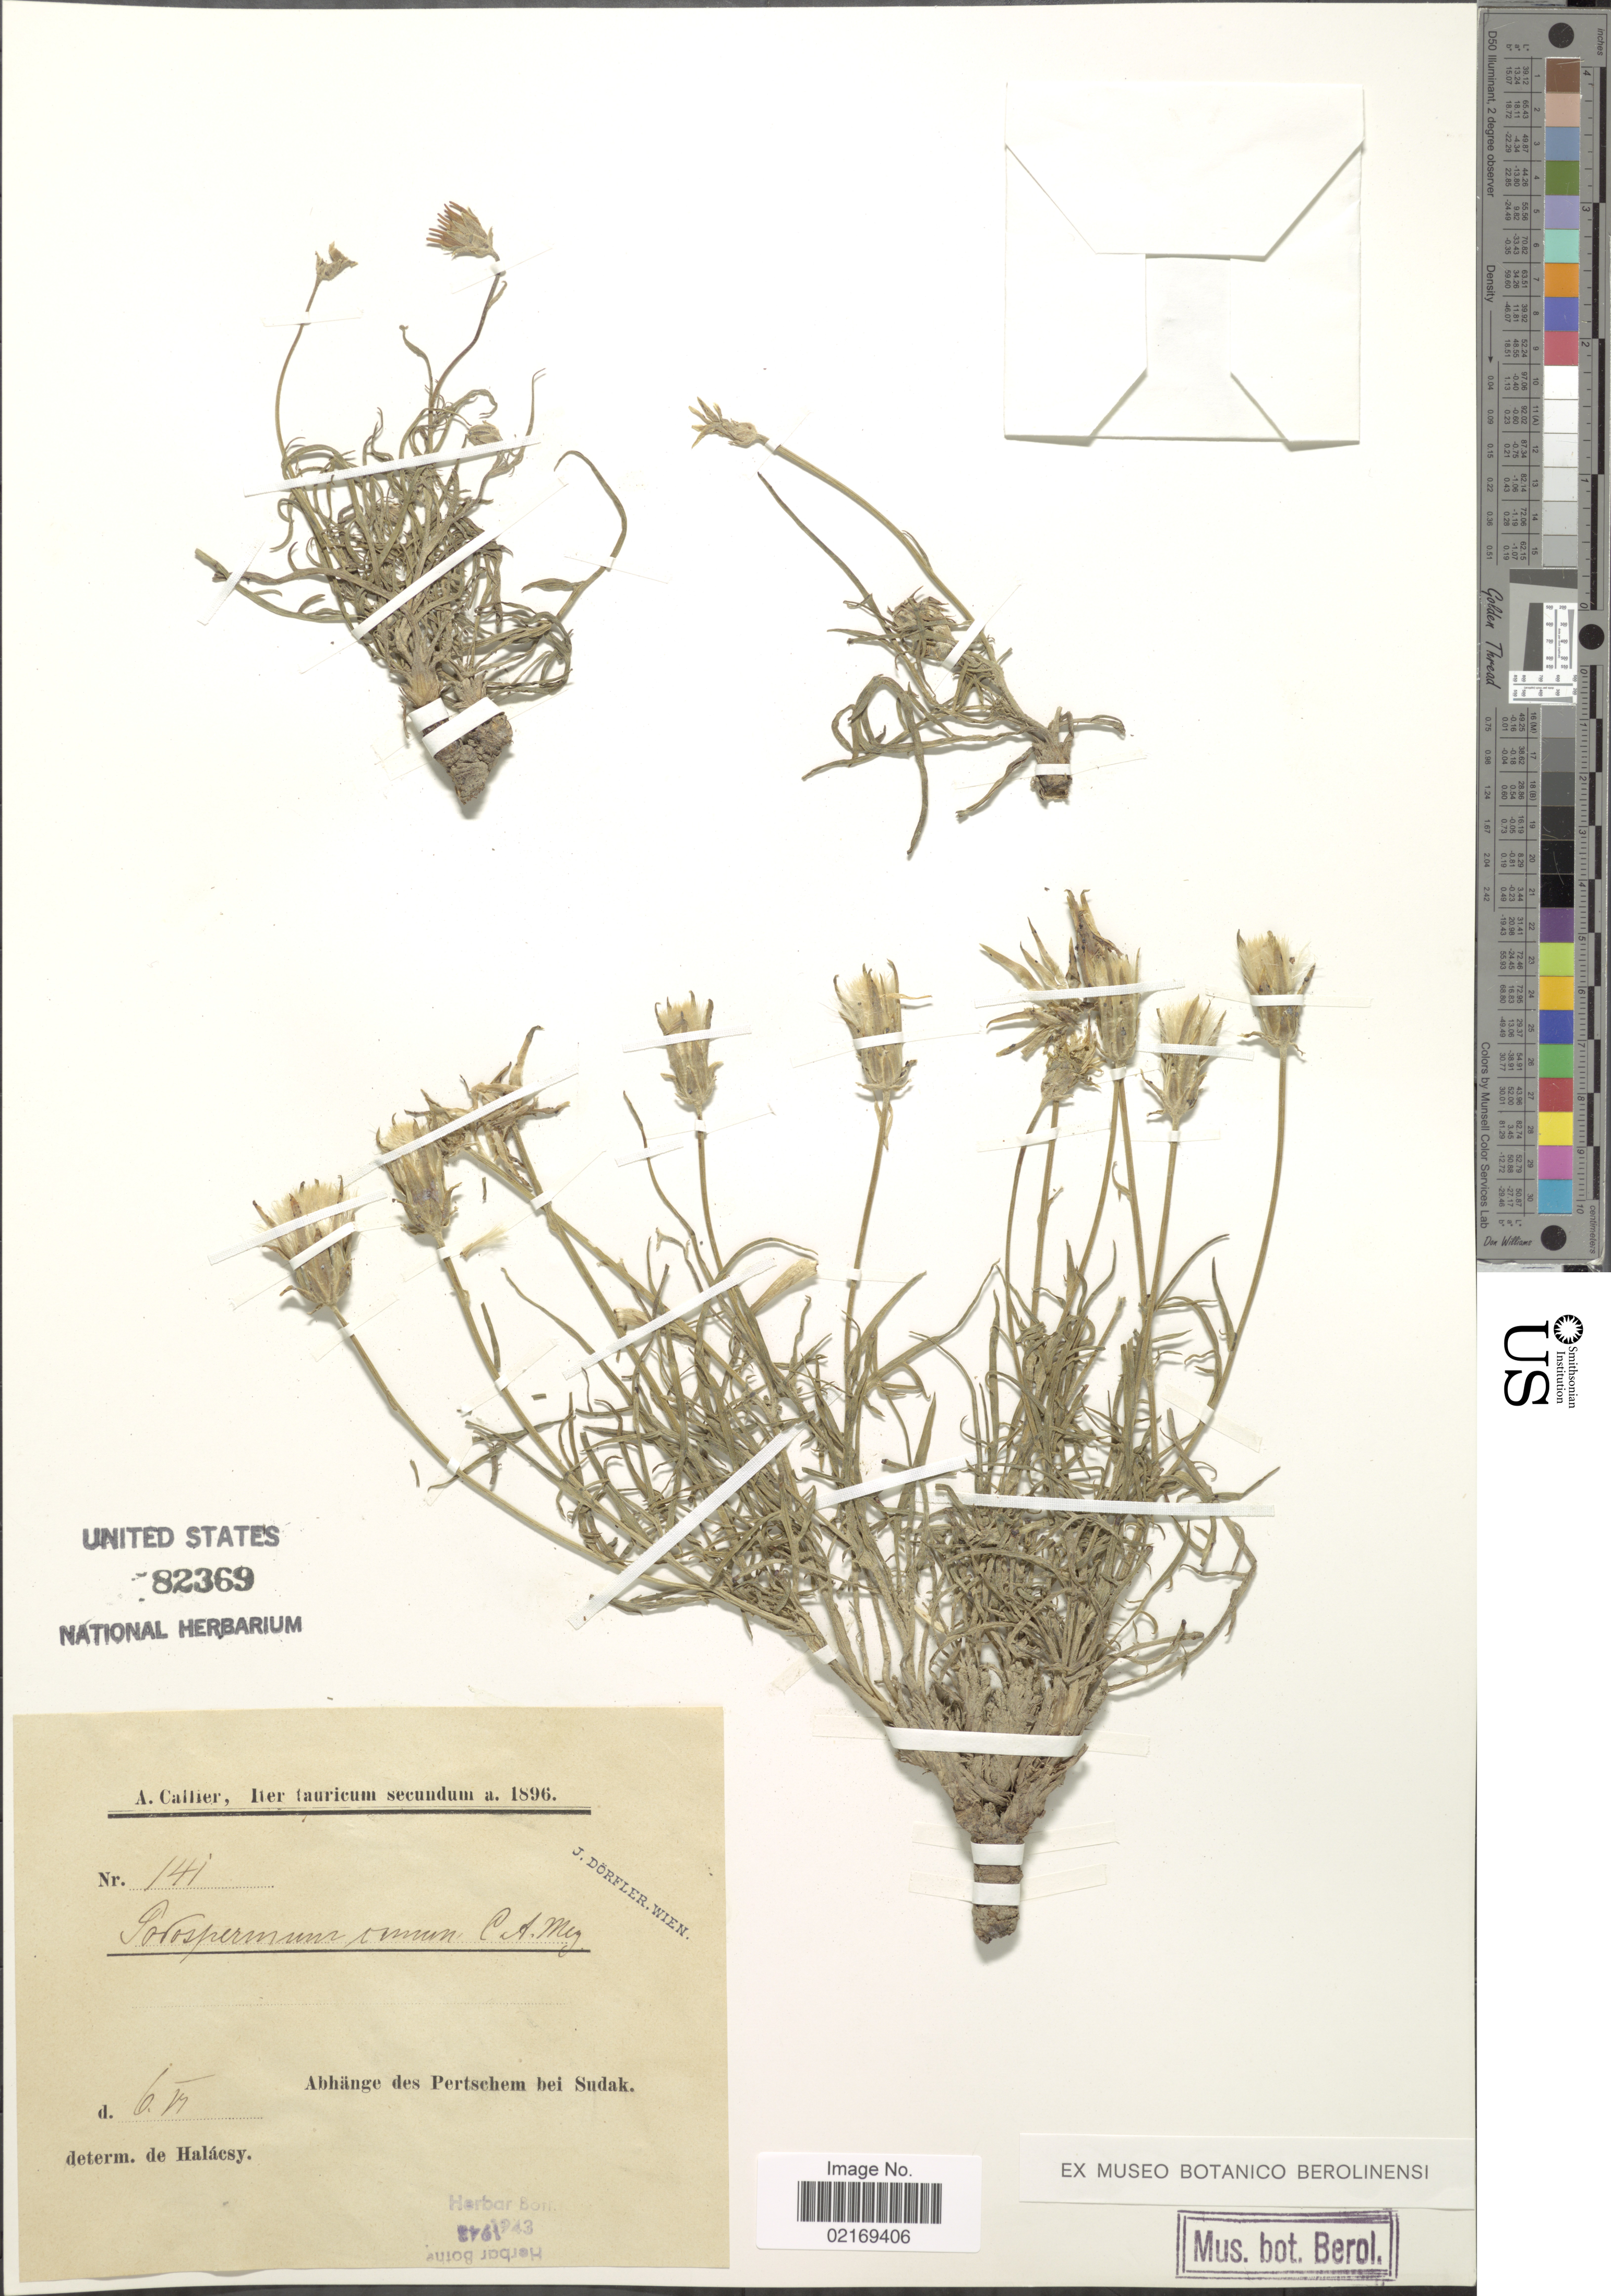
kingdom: Plantae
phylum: Tracheophyta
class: Magnoliopsida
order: Asterales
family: Asteraceae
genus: Podospermum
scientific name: Podospermum canum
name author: C.A. Mey.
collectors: A. Callier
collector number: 141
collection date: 1896-06-06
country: Ukraine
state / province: Crimea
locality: Iter tauricum secundum, Abange des Pertschem bei Sudak.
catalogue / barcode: US 82369